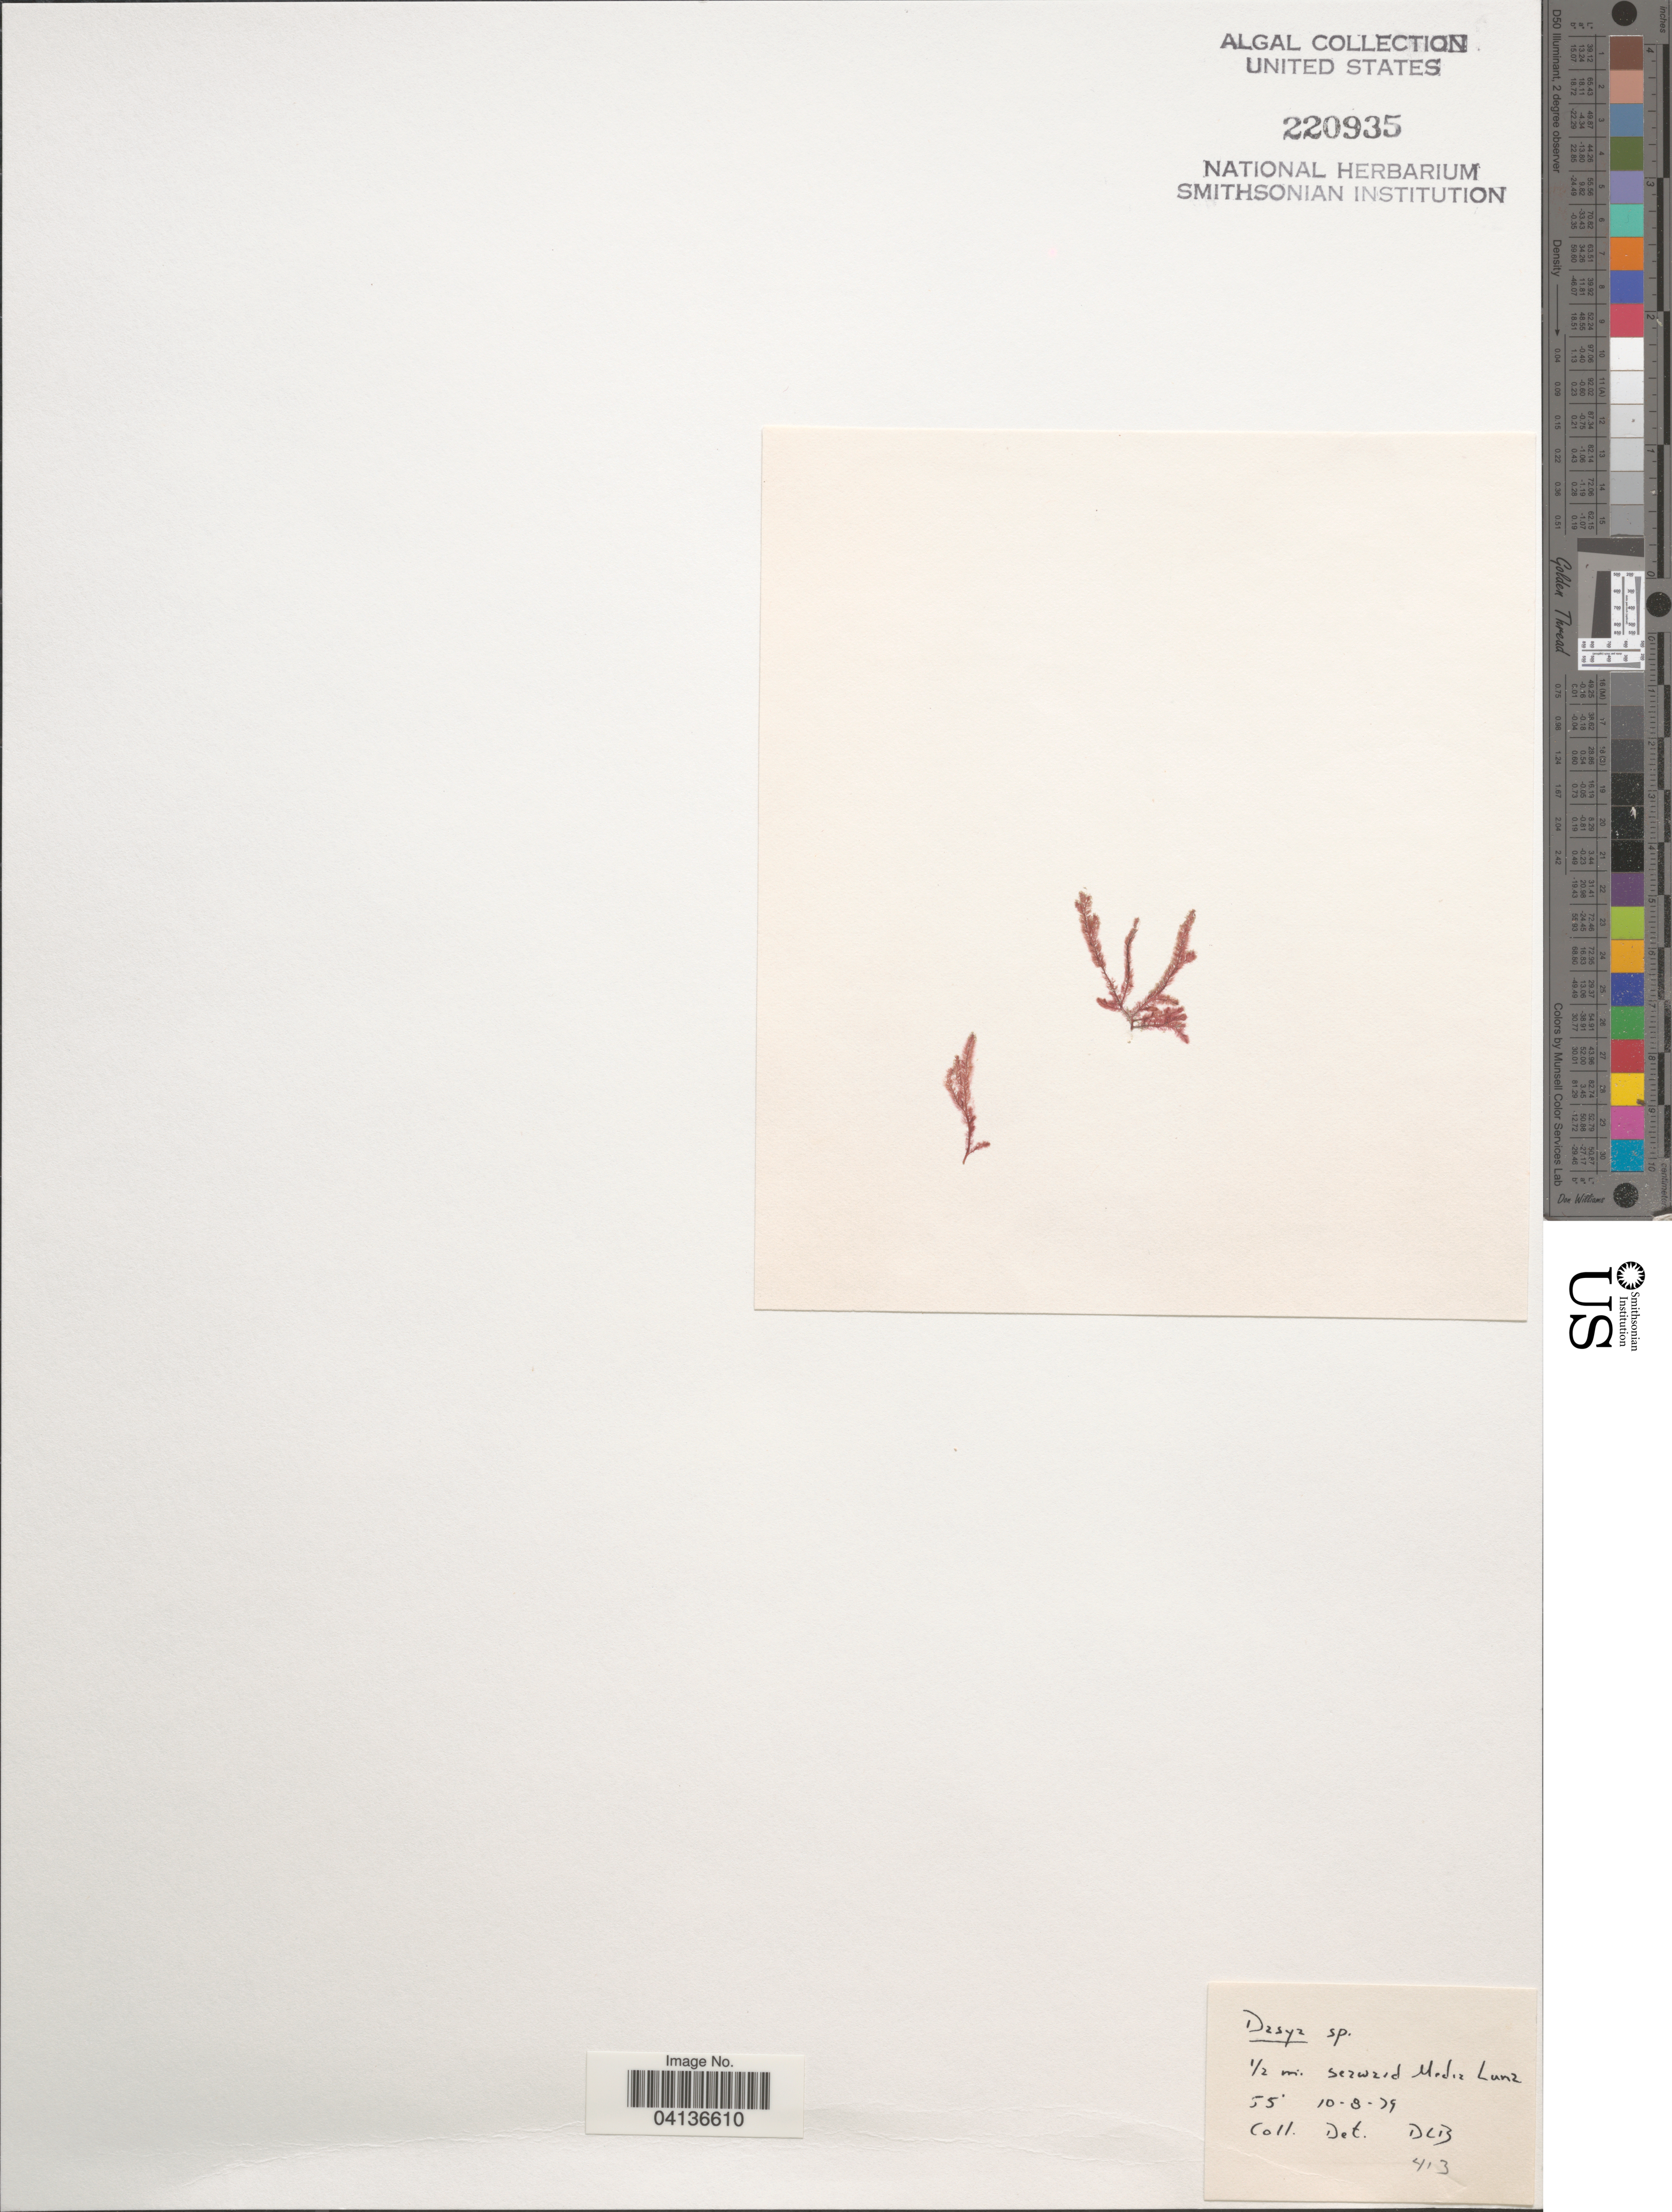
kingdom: Plantae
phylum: Rhodophyta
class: Florideophyceae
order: Ceramiales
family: Dasyaceae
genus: Dasya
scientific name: Dasya sp.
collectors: D. L. B.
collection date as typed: Transcribed d/m/y: 8/10/79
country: Puerto Rico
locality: ½ mi seaward Media Luna Reef.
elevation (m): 17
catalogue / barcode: US 220935